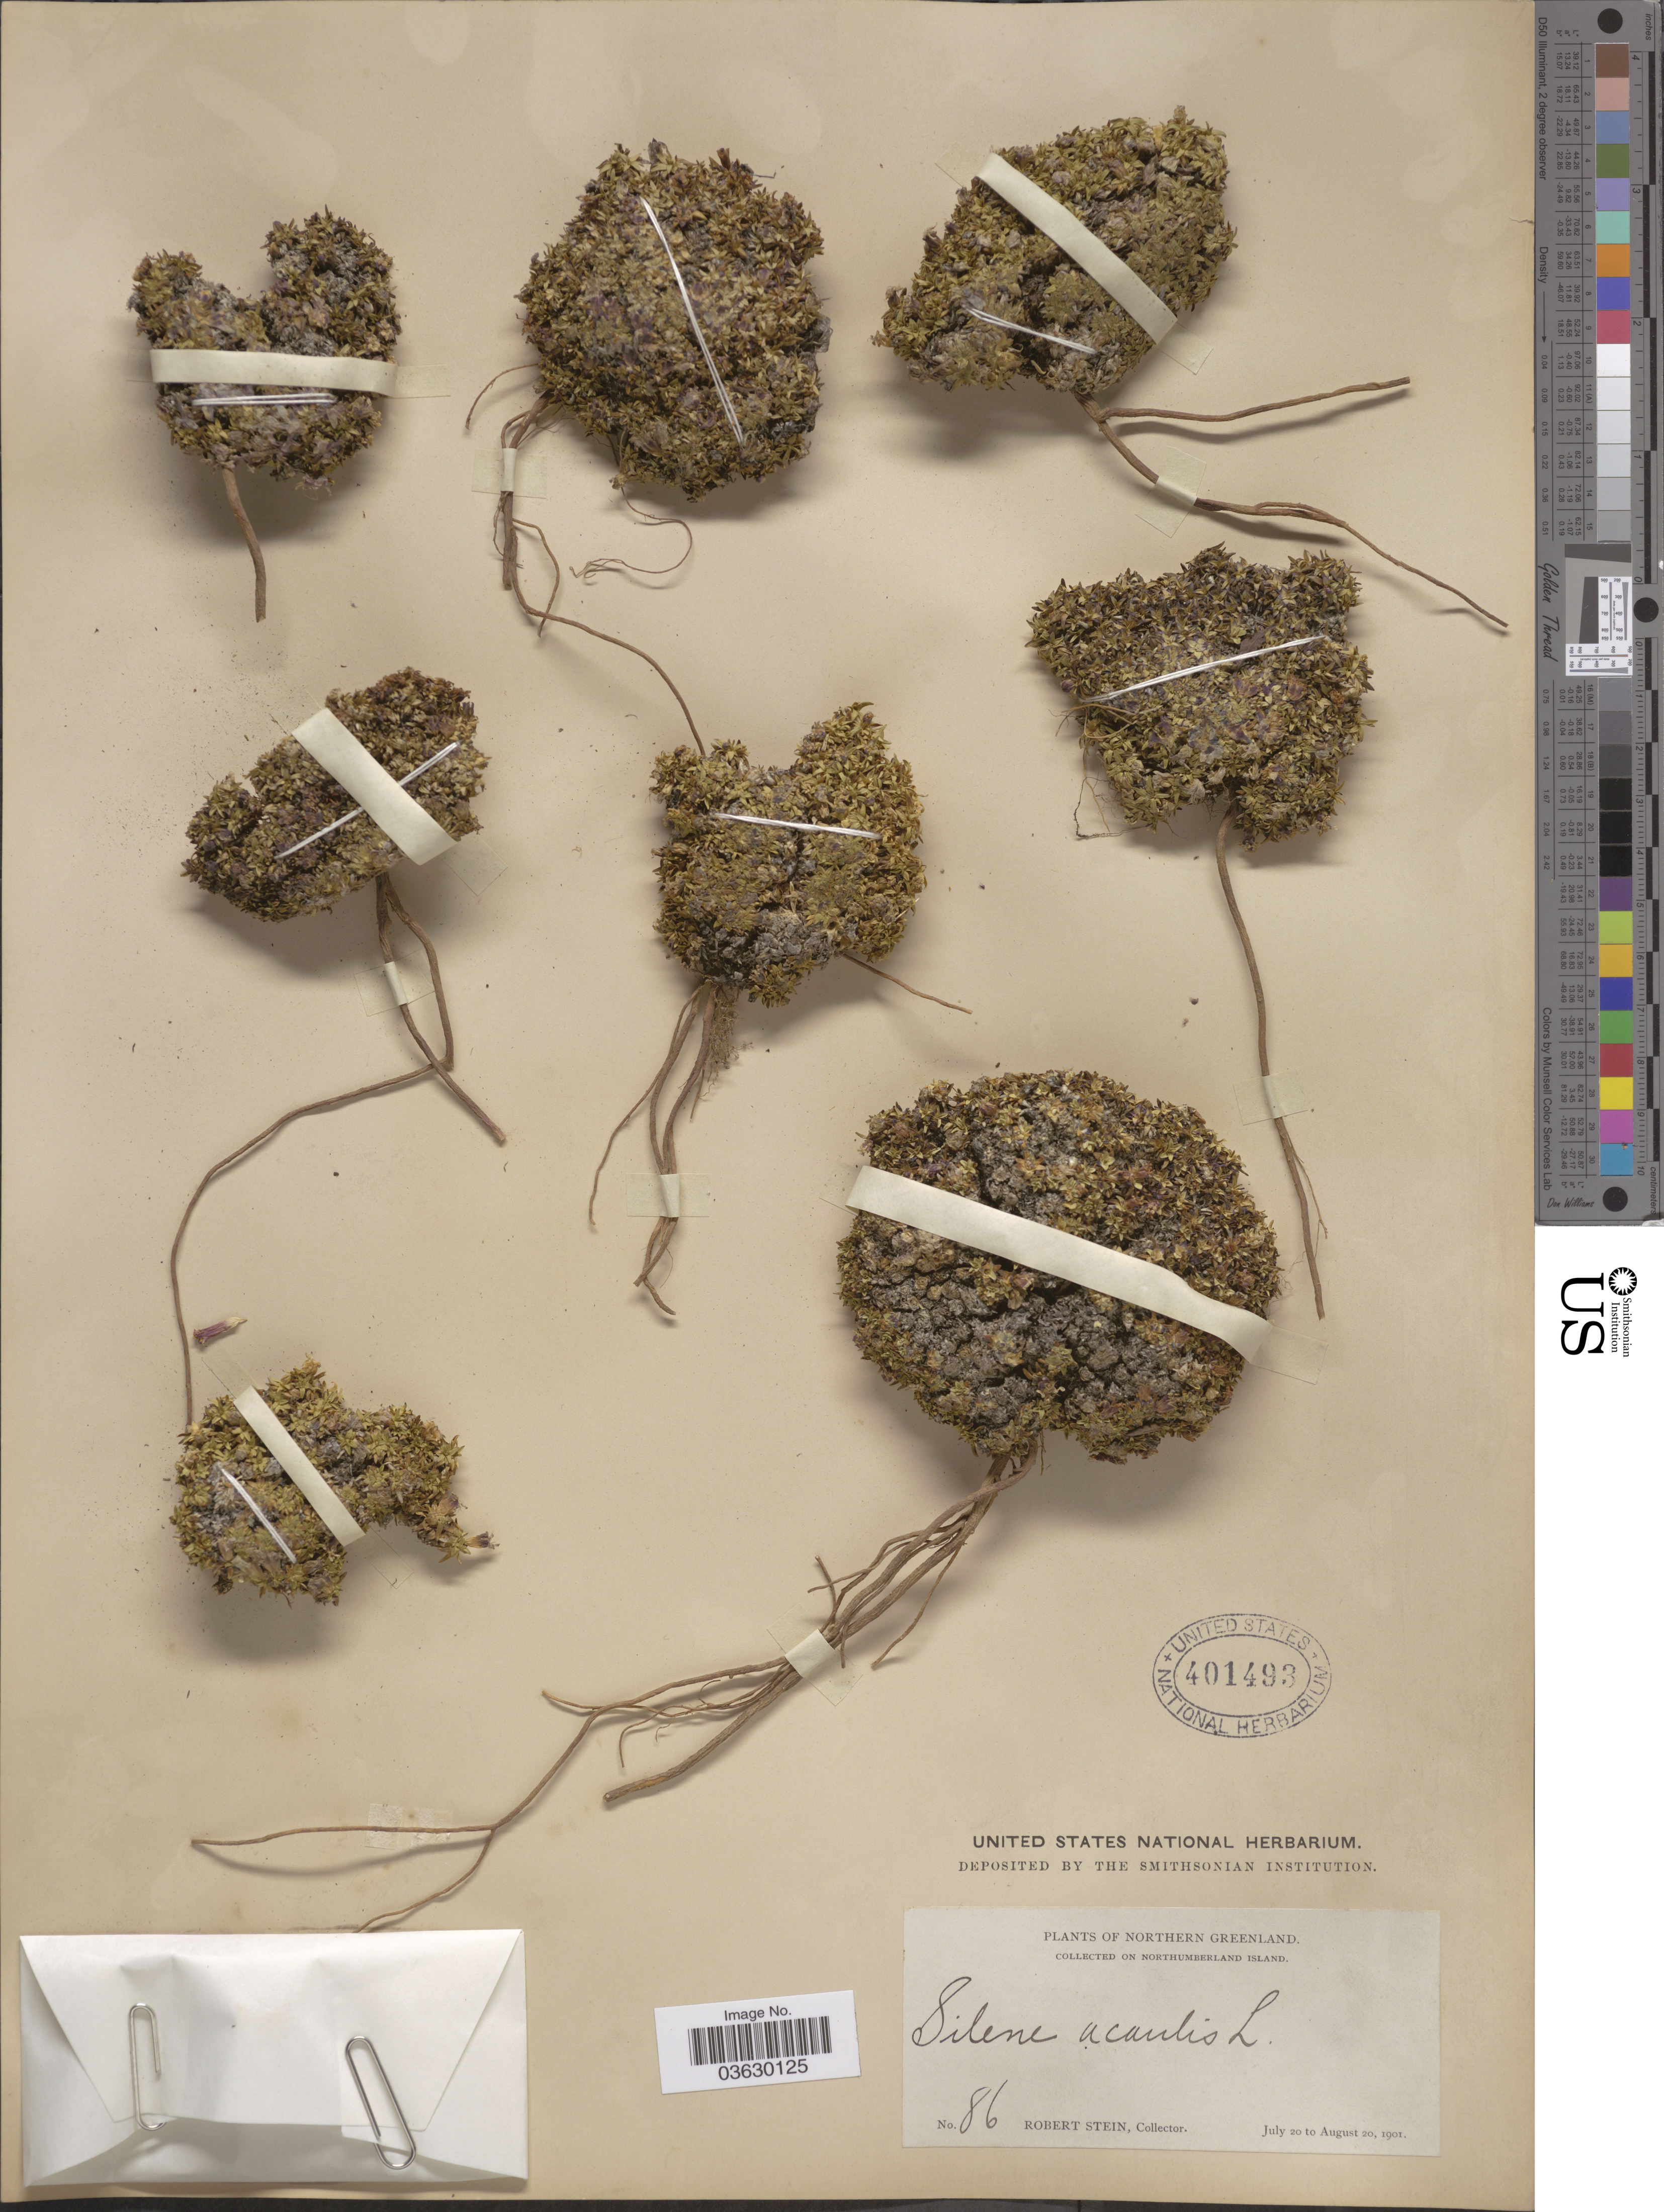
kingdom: Plantae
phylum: Tracheophyta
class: Magnoliopsida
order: Caryophyllales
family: Caryophyllaceae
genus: Silene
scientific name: Silene acaulis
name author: (L.) Jacq.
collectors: R. Stein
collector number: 86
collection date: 1901-07-20/1901-08-20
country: Greenland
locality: Northern Greenland. Northumberland Island.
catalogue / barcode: US 401493